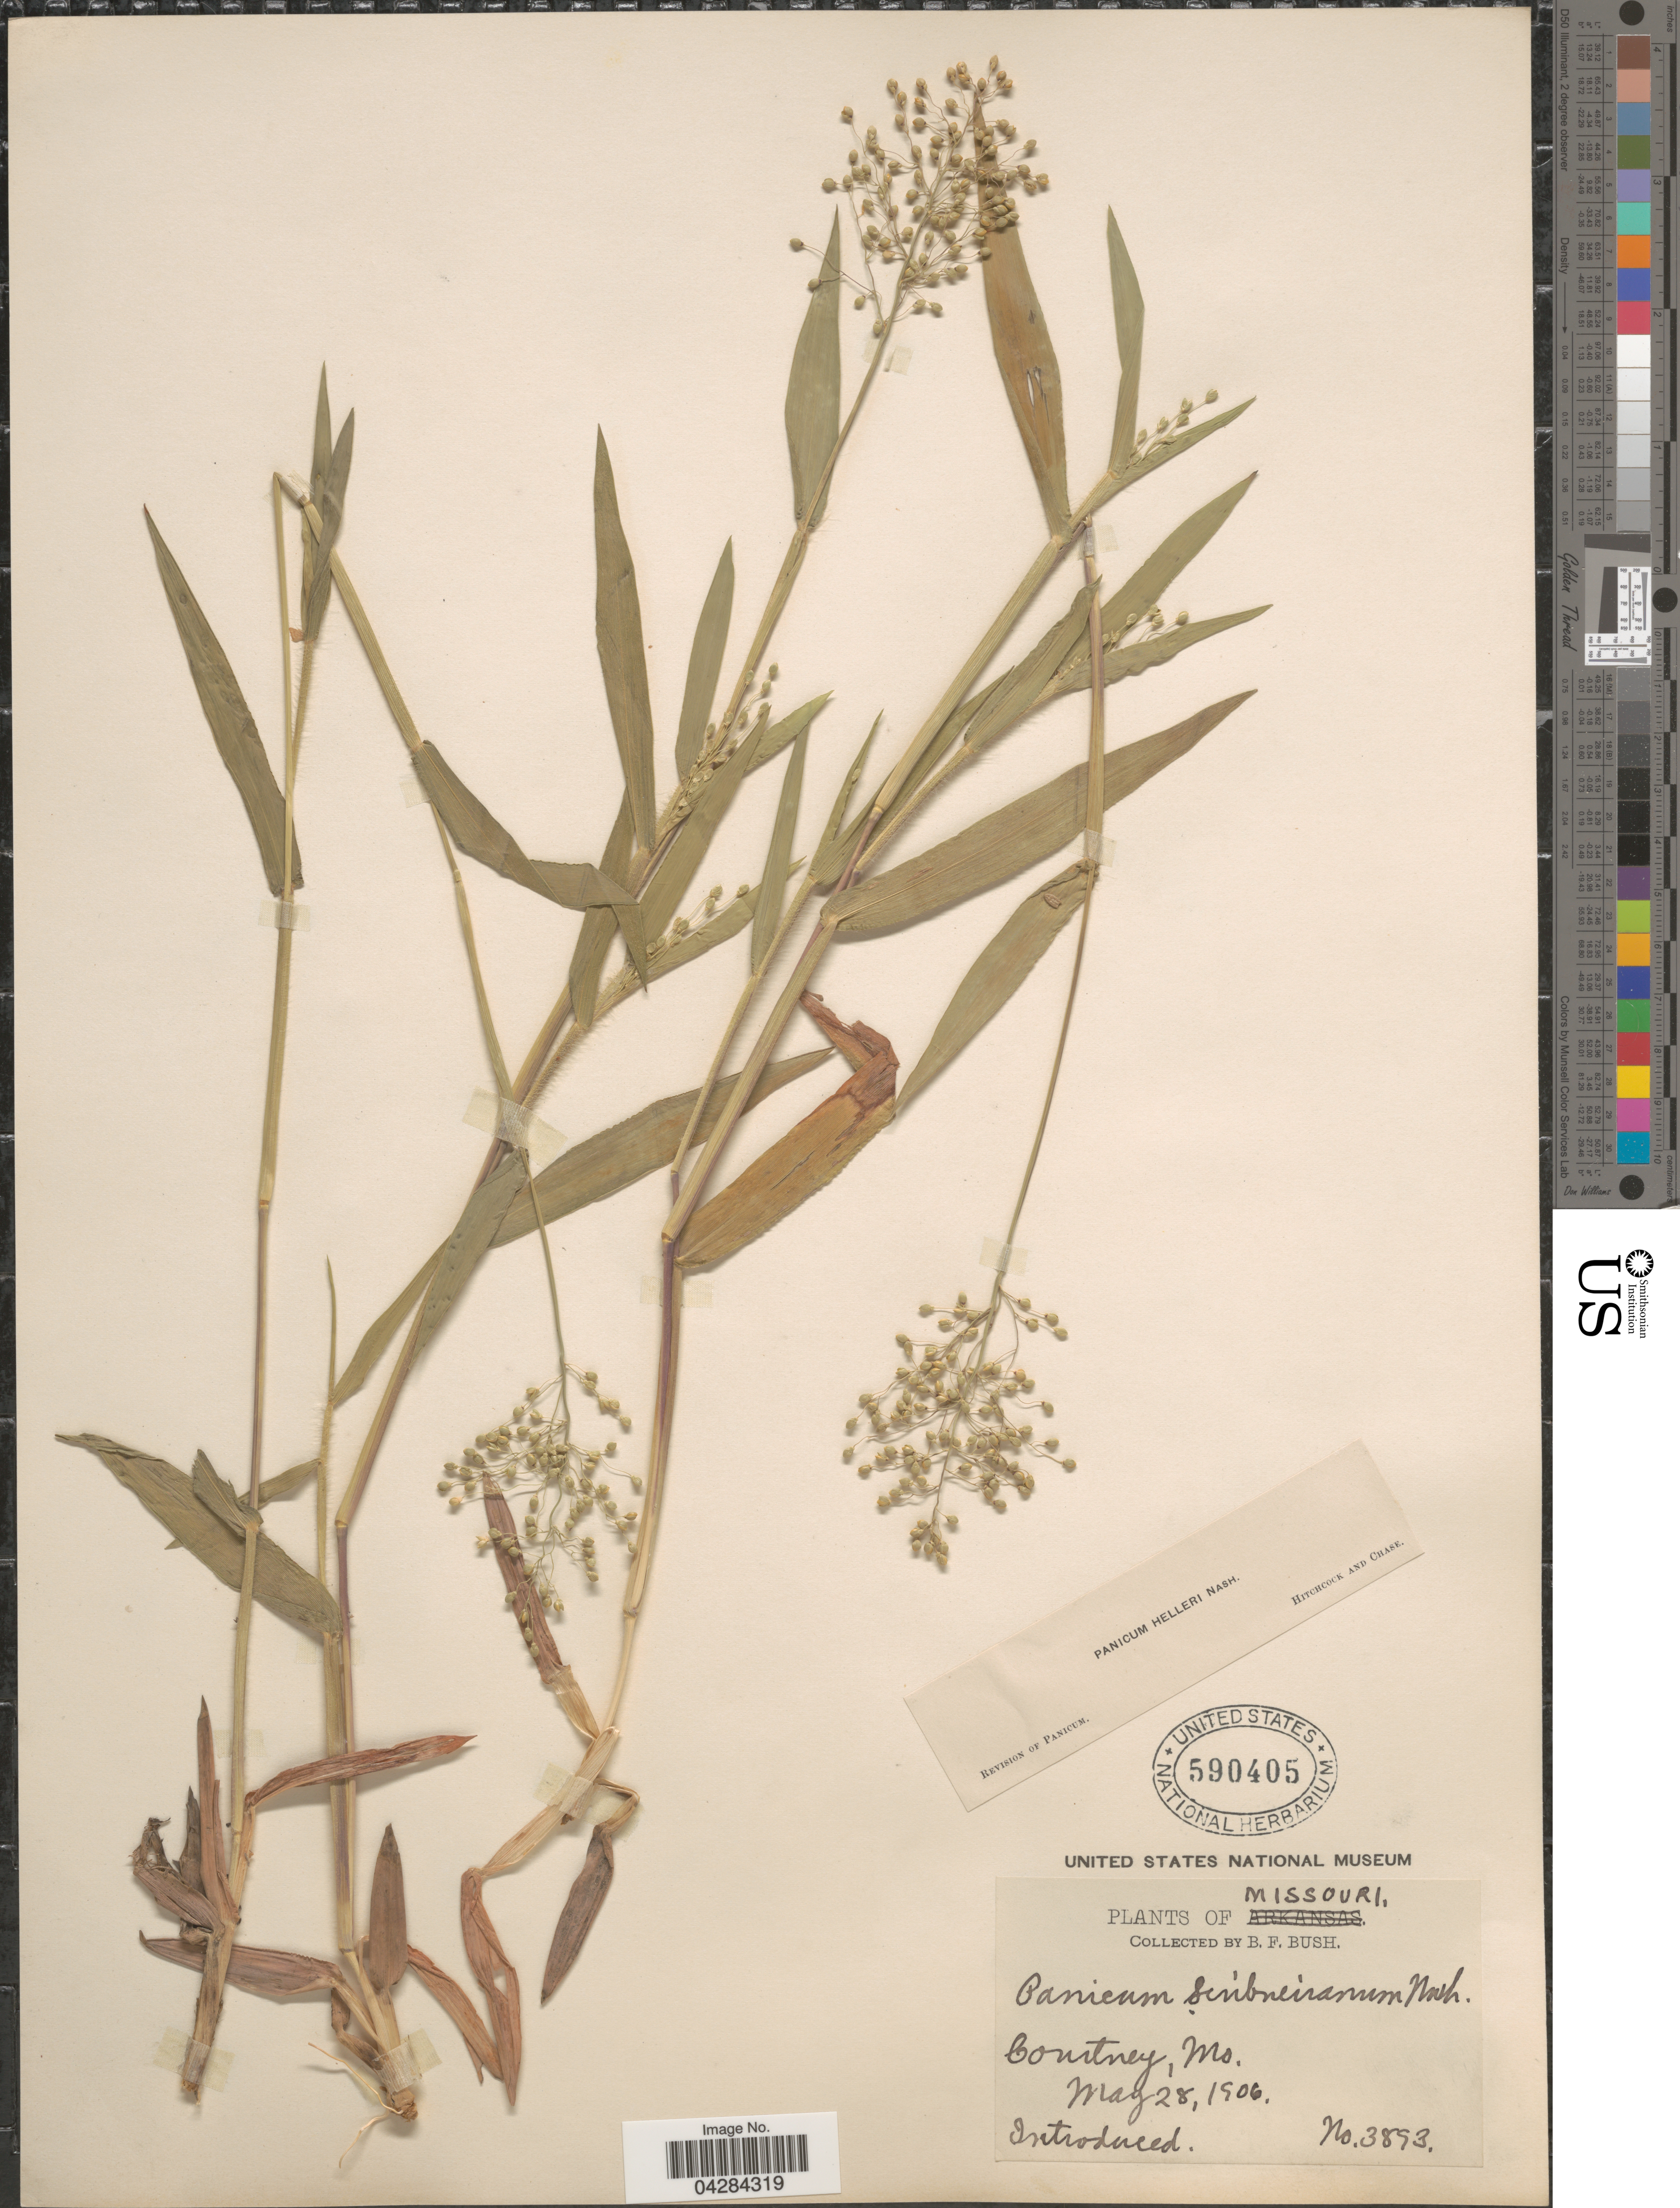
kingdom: Plantae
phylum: Tracheophyta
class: Liliopsida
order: Poales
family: Poaceae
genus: Dichanthelium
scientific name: Dichanthelium oligosanthes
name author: (Schult.) Gould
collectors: B. F. Bush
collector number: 3893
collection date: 1906-05-28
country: United States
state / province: Missouri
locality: Courtney.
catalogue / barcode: US 590405